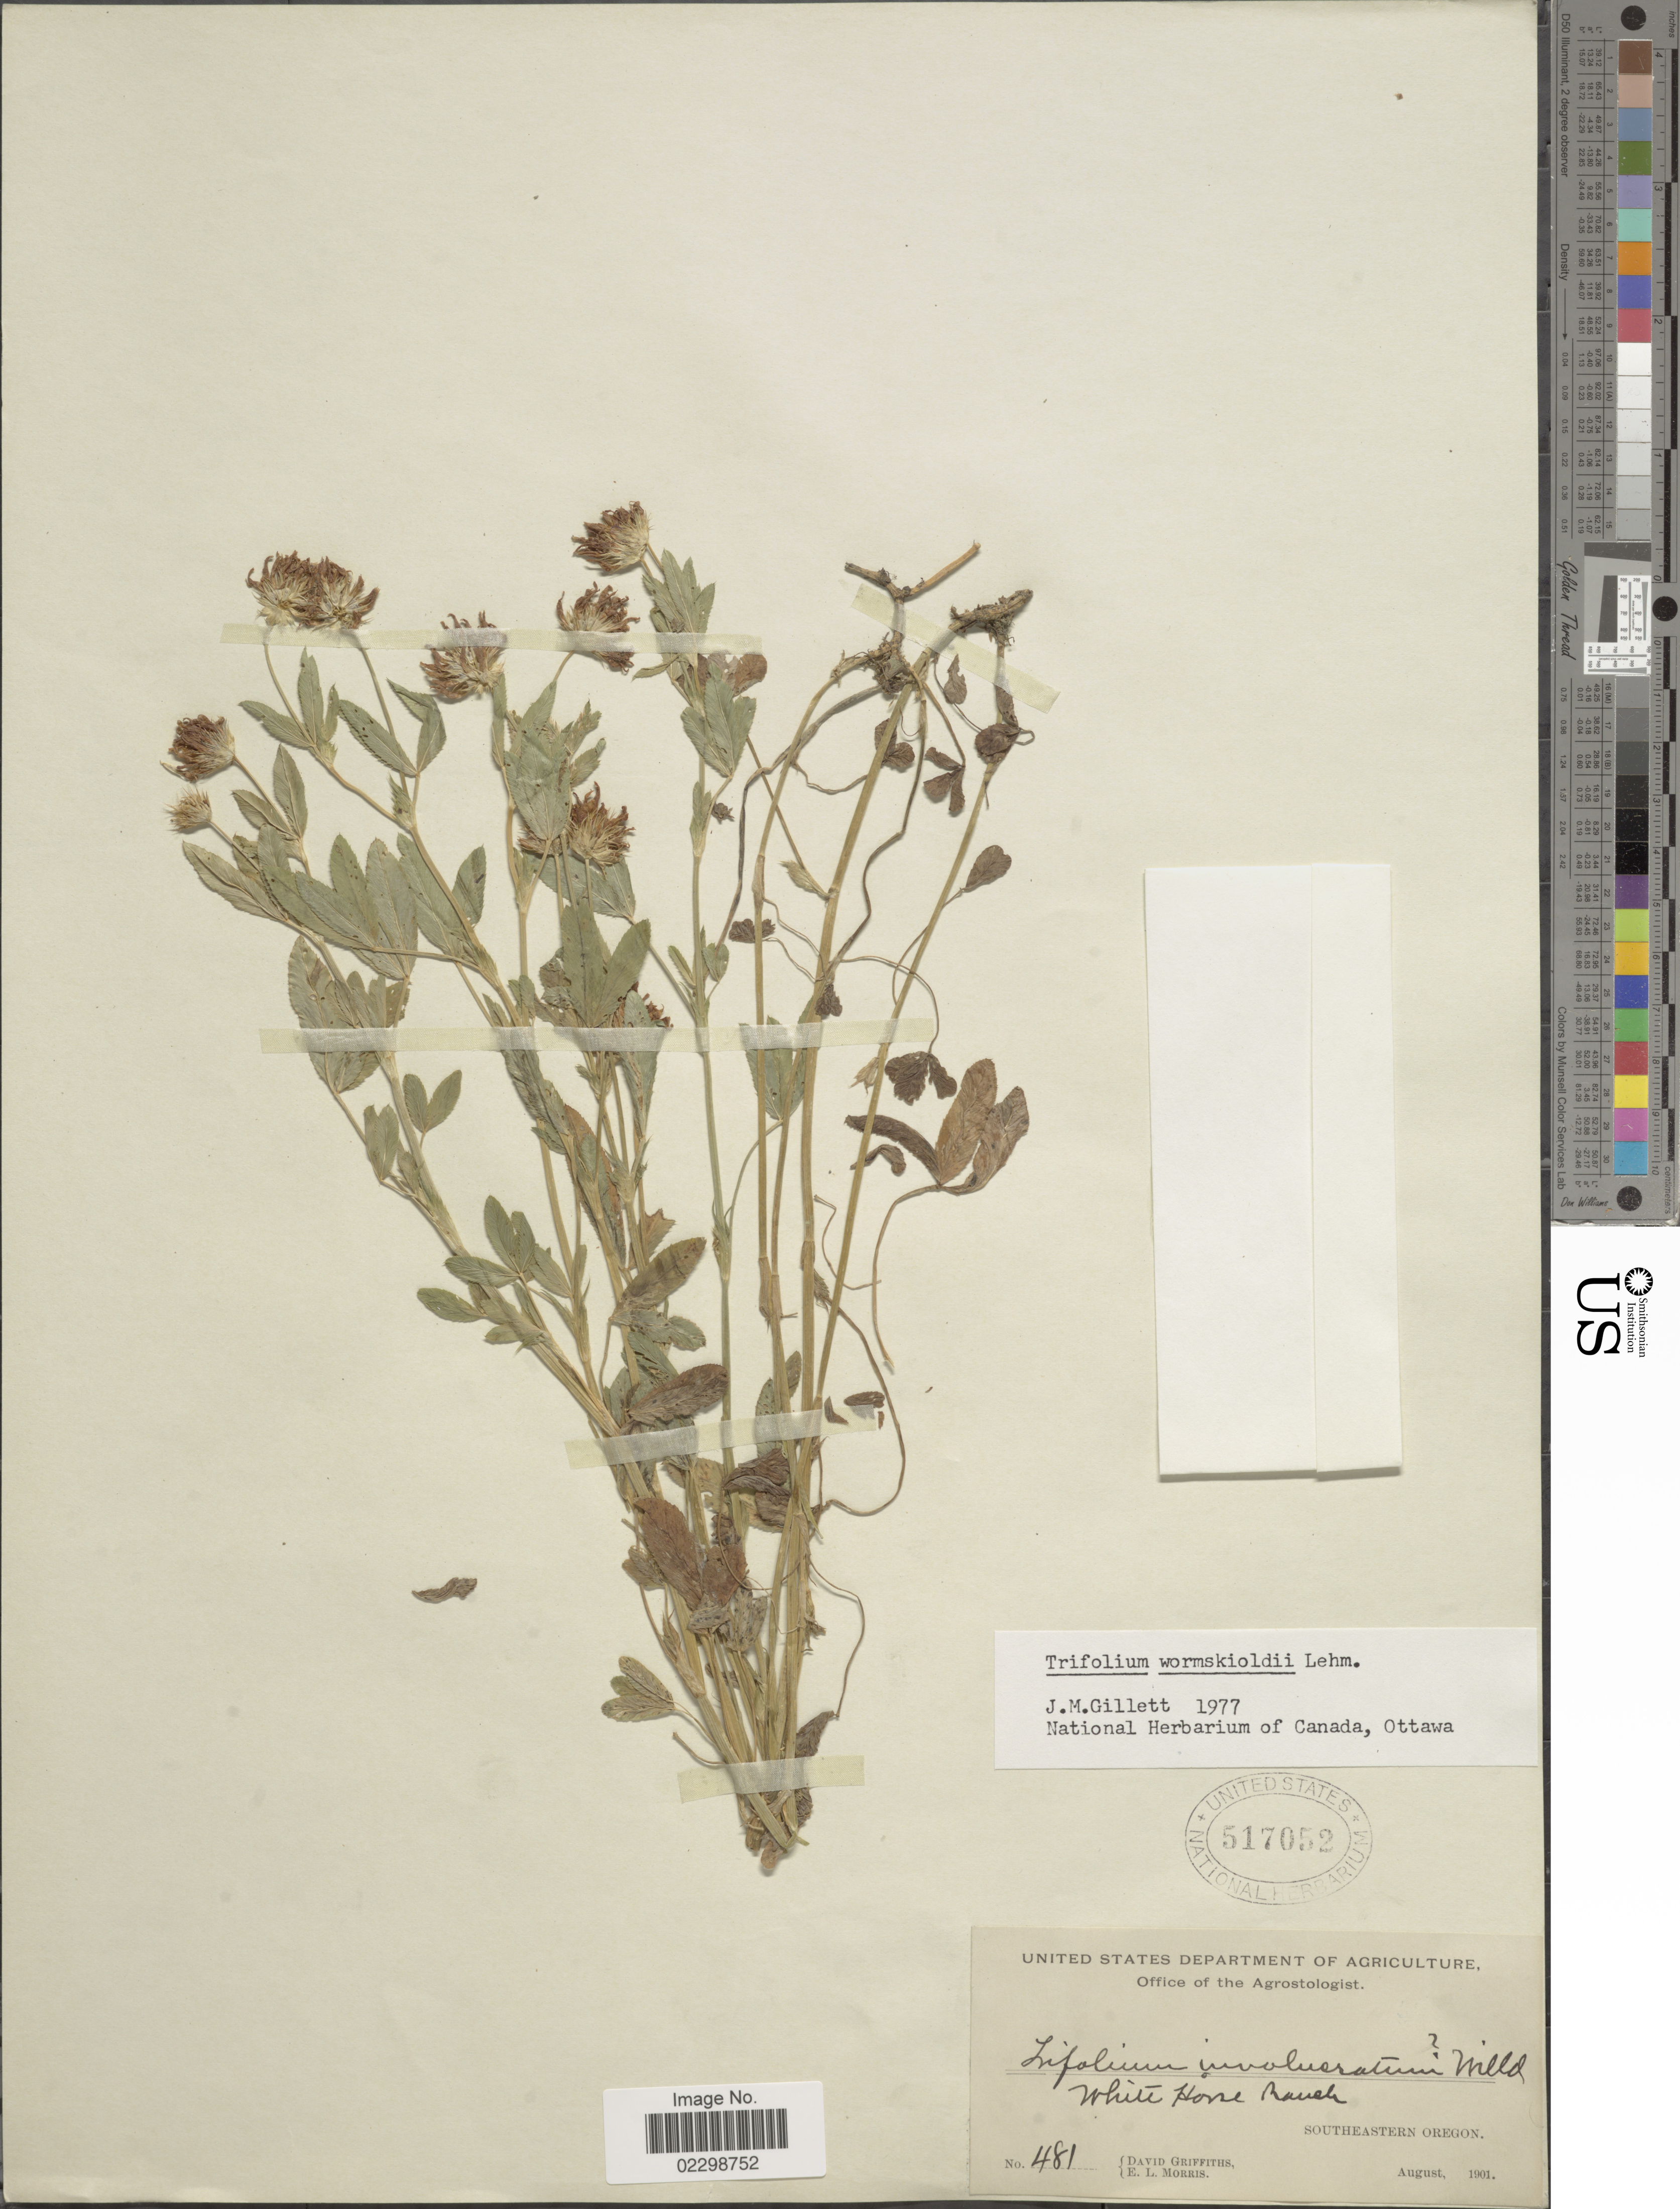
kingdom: Plantae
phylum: Tracheophyta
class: Magnoliopsida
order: Fabales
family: Fabaceae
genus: Trifolium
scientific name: Trifolium wormskioldii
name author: Lehm.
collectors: D. Griffiths & E. Morris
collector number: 481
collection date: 1901-08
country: United States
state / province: Oregon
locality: White Horse Ranch, Southeastern Oregon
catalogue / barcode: US 517052